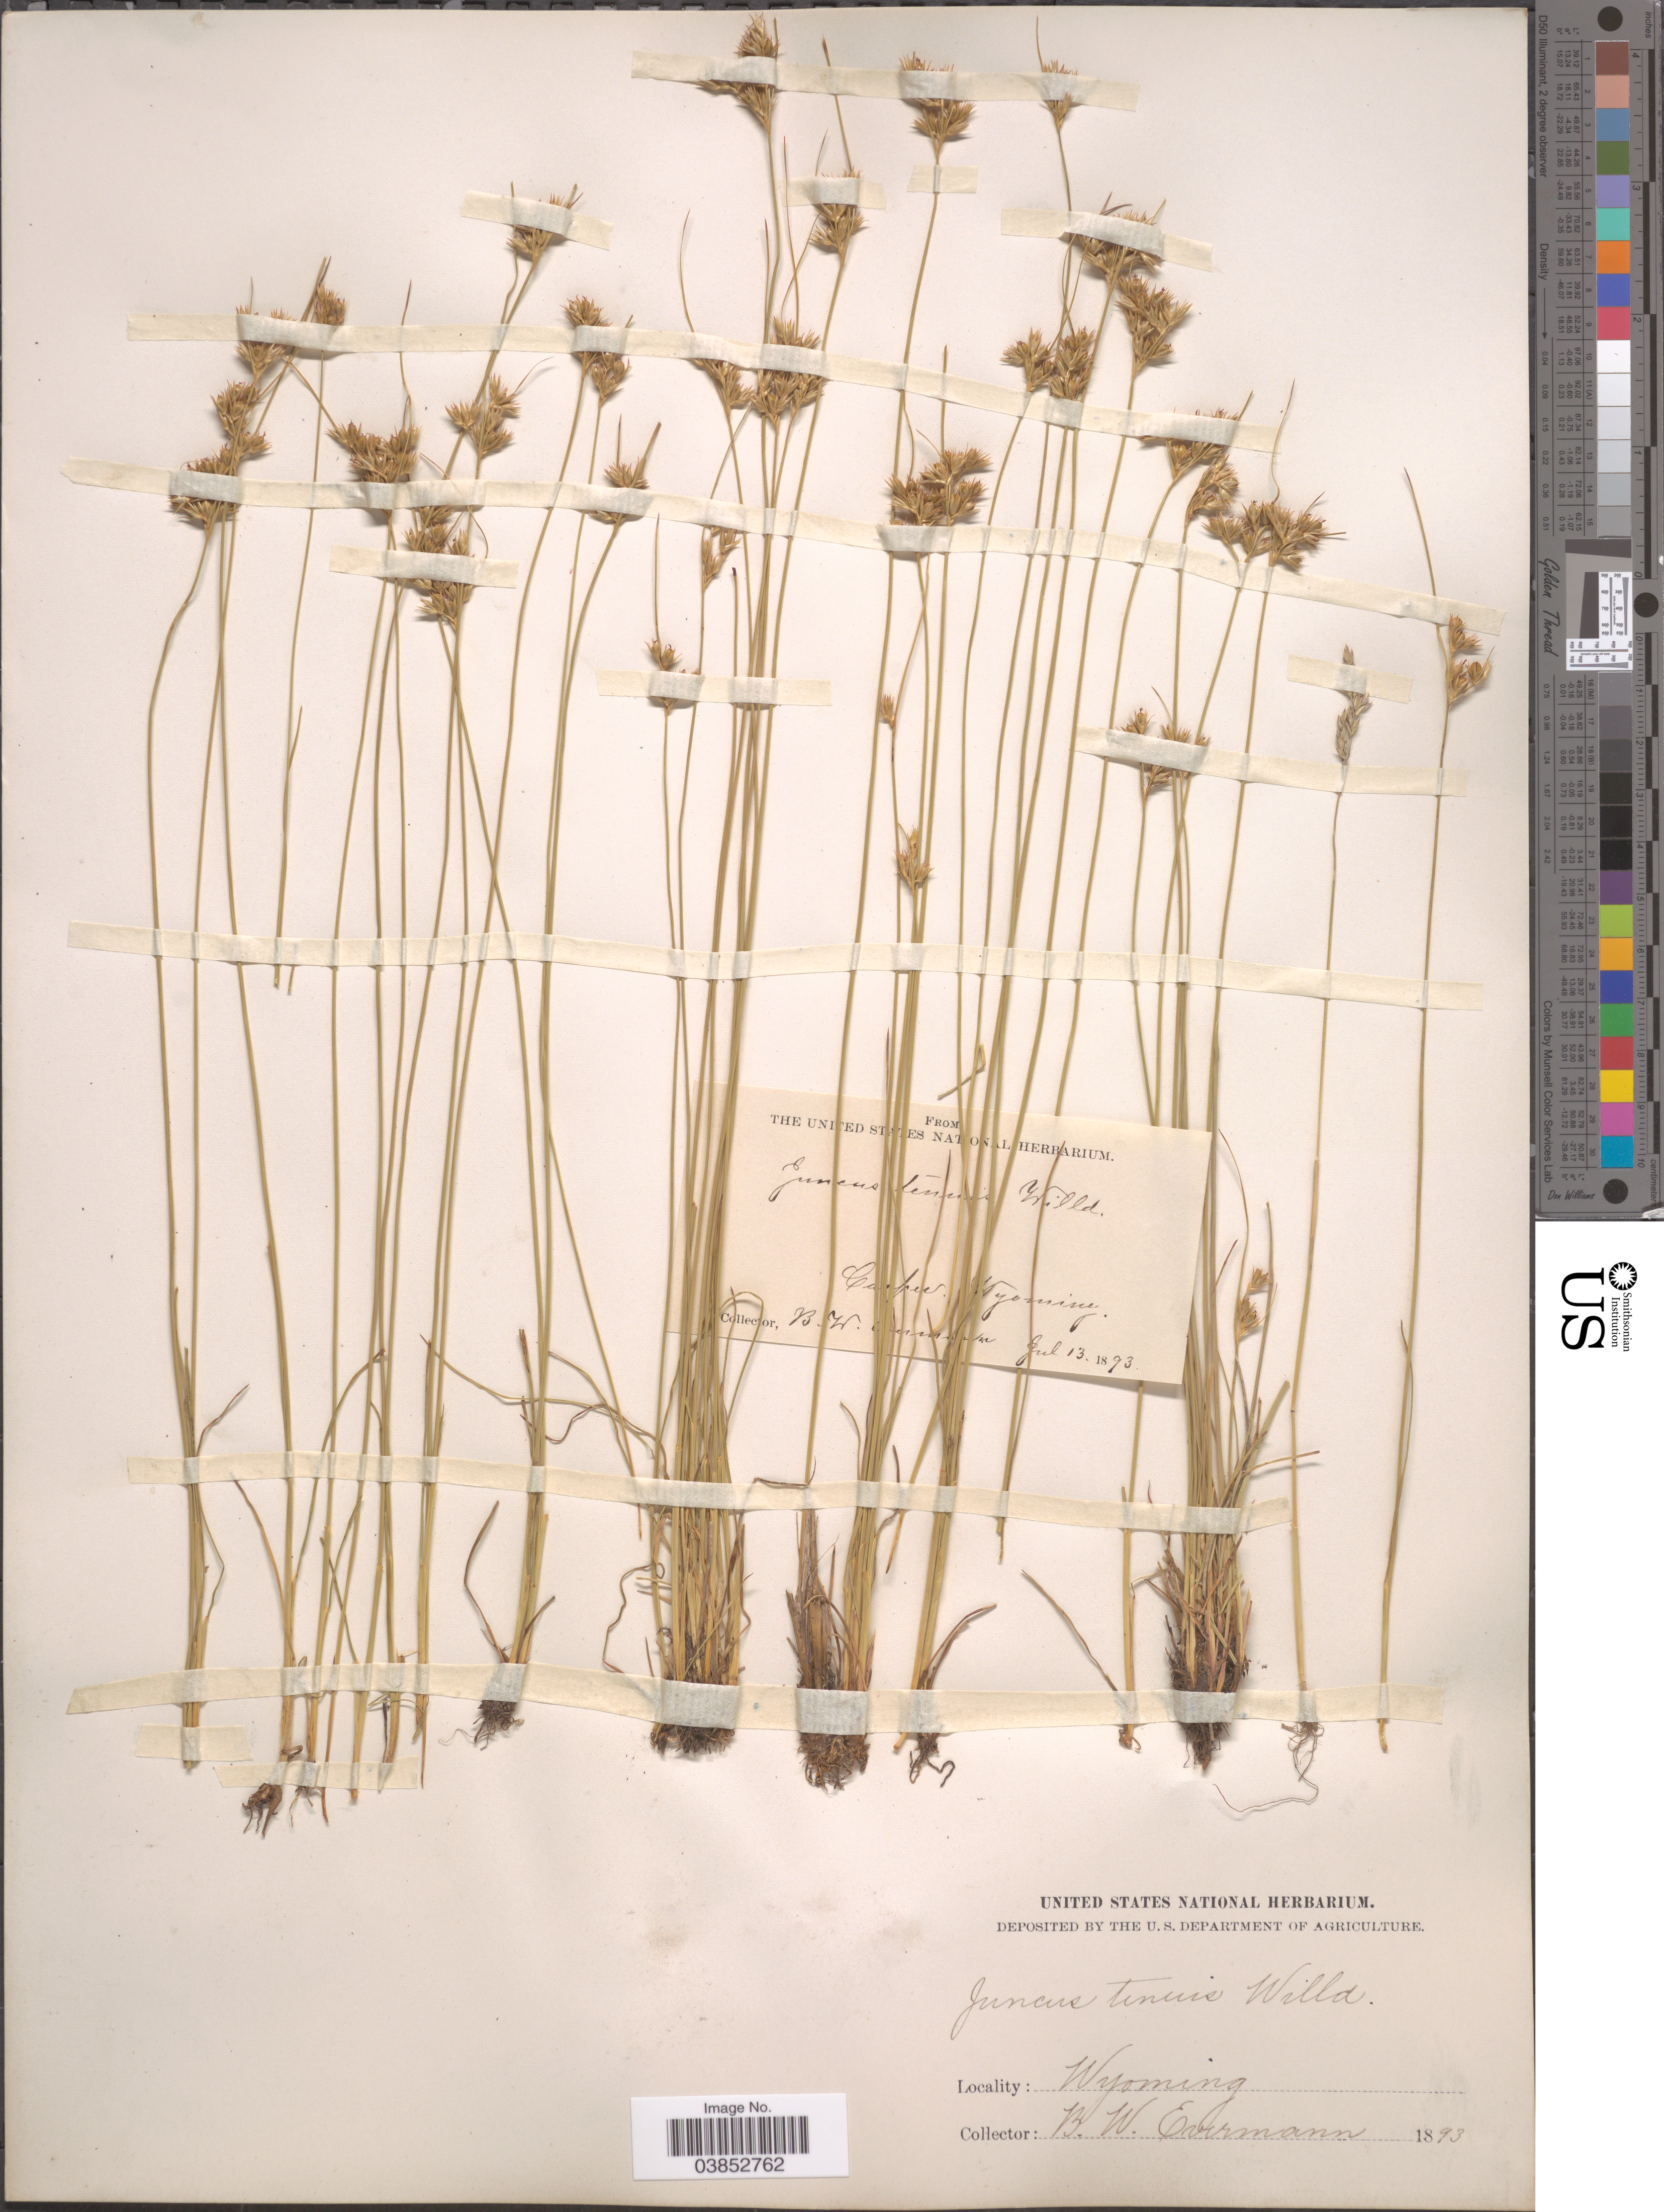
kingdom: Plantae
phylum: Tracheophyta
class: Liliopsida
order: Poales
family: Juncaceae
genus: Juncus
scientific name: Juncus dudleyi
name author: Wiegand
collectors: B. W. Evermann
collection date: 1893-07-13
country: United States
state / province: Wyoming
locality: Casper.